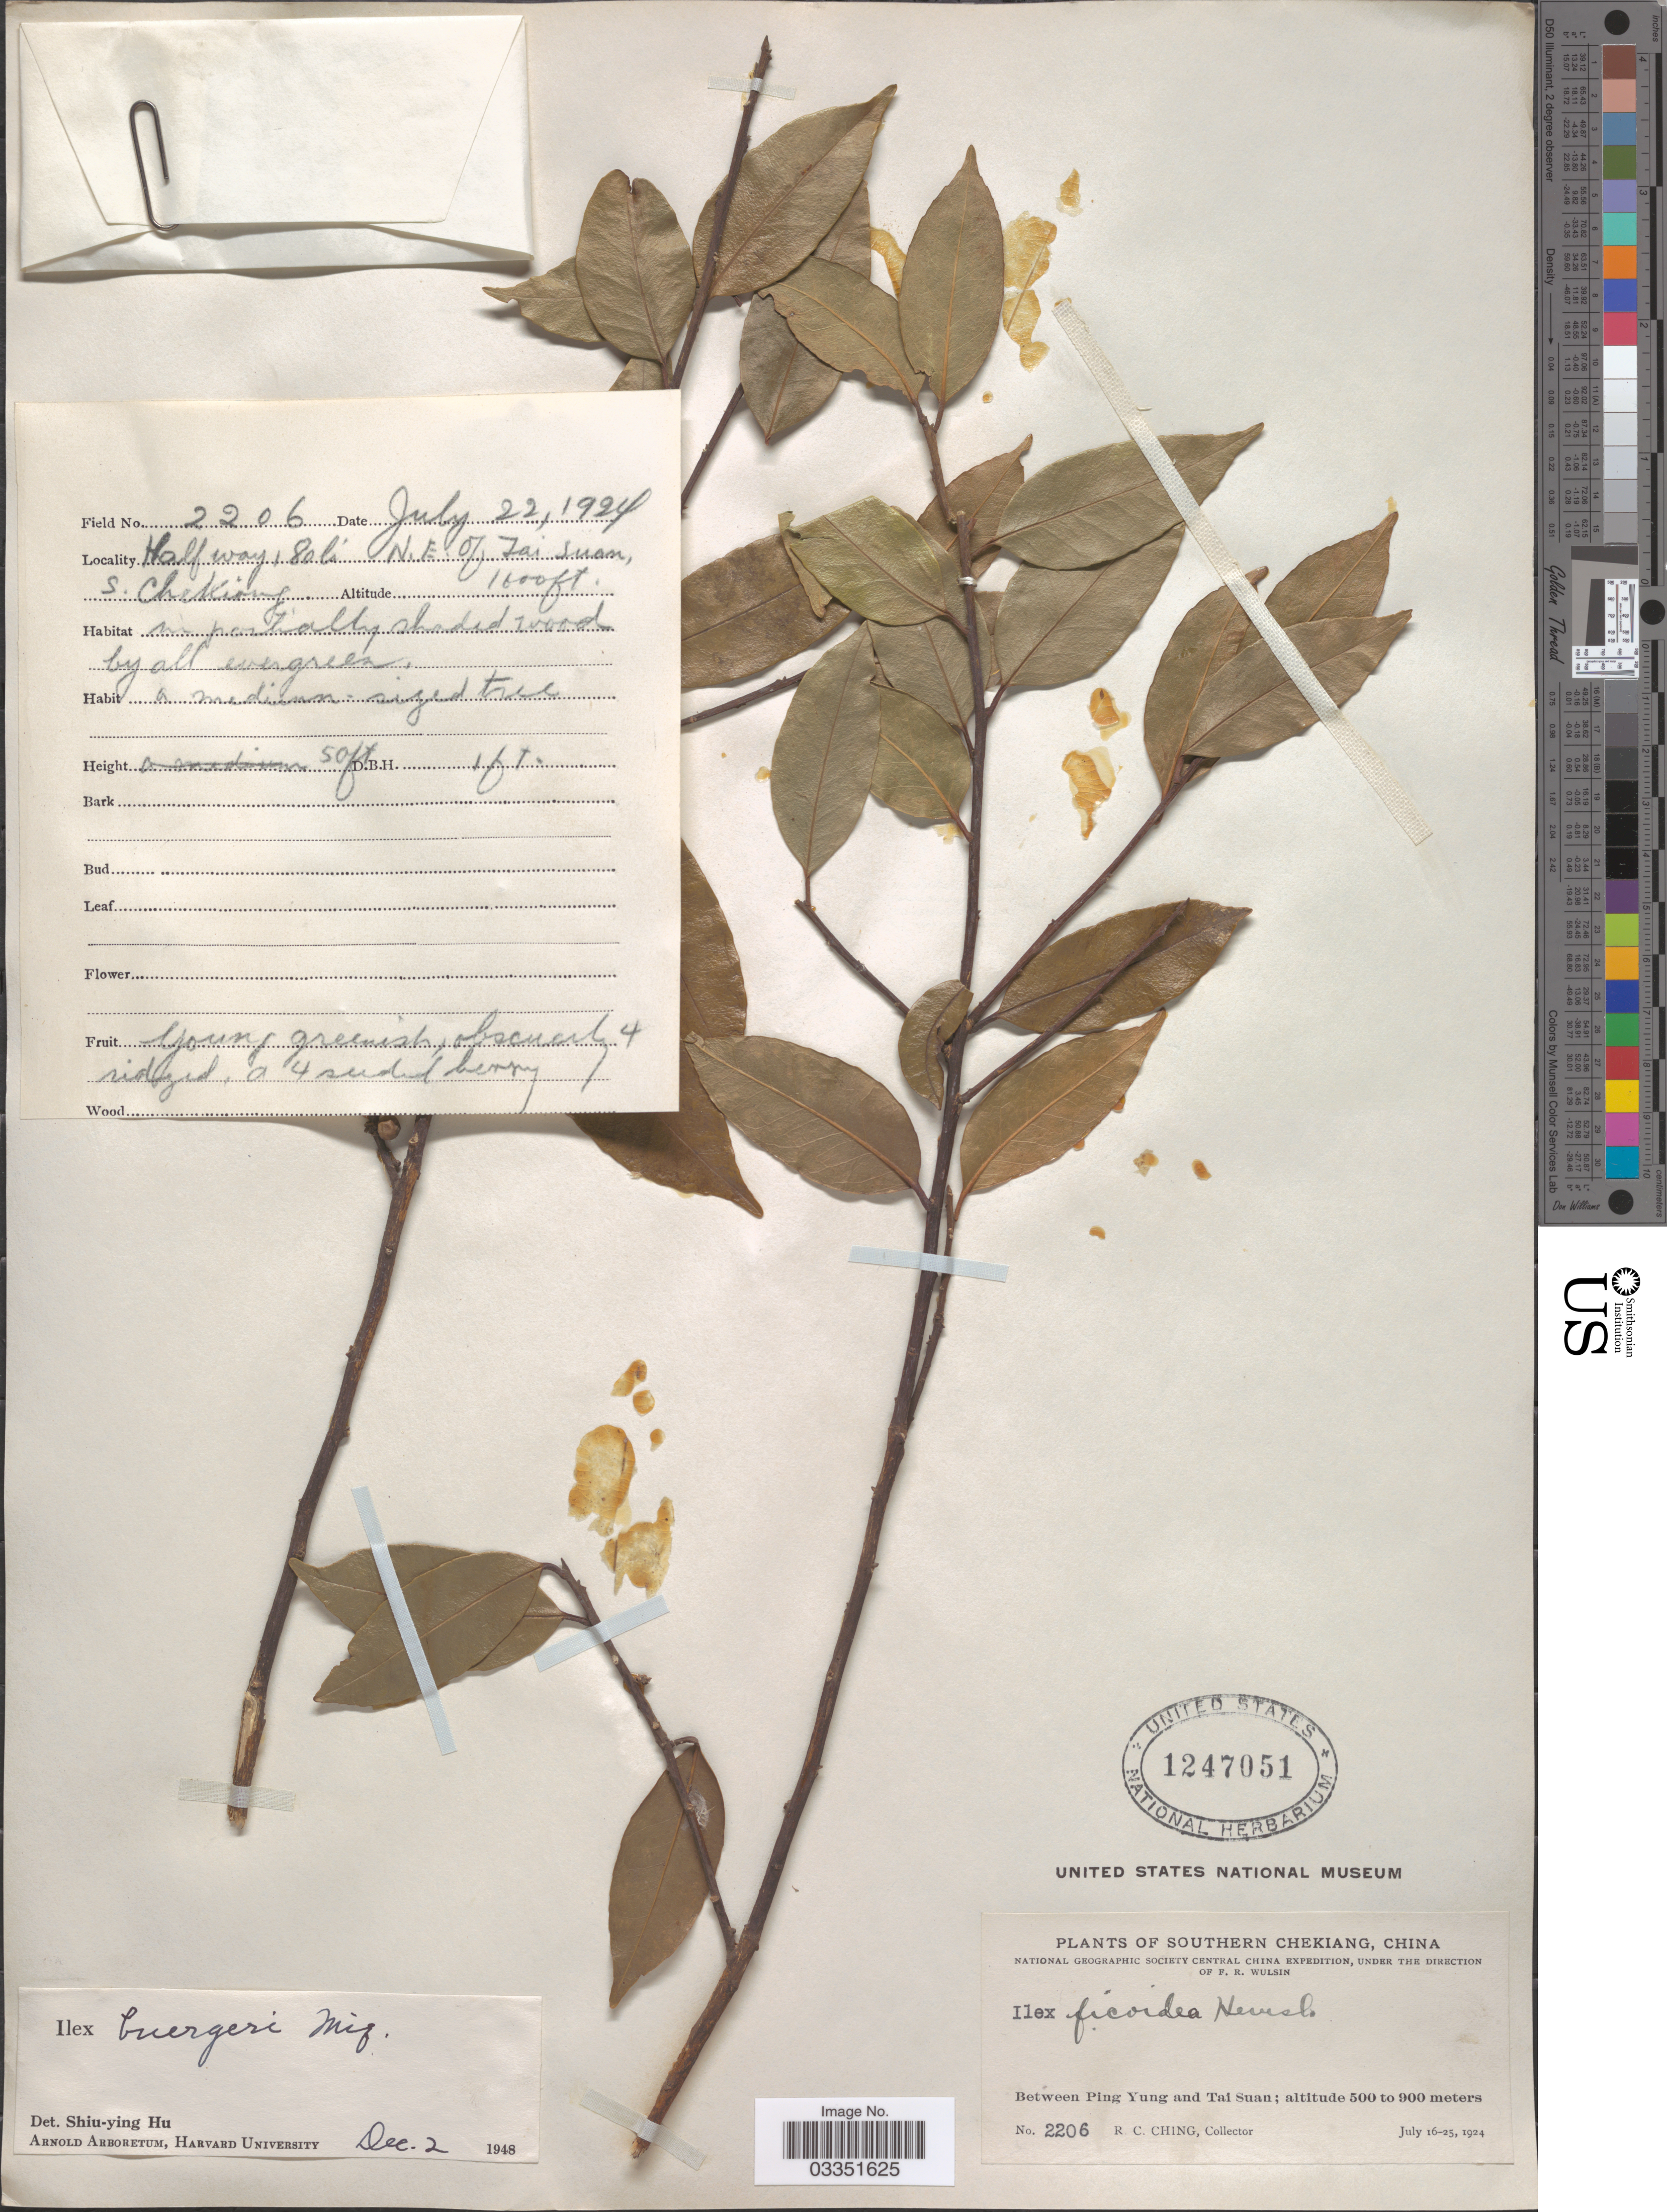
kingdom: Plantae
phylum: Tracheophyta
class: Magnoliopsida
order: Aquifoliales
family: Aquifoliaceae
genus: Ilex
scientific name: Ilex buergeri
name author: Miq.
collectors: R. C. Ching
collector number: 2206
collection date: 1924-07-22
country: China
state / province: Zhejiang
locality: Southern Chekiang. Between Ping Yung and Tai Suan. Half way 180 li N.E. of Tai Suan, S. Chekiang.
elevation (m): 488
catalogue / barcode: US 1247051